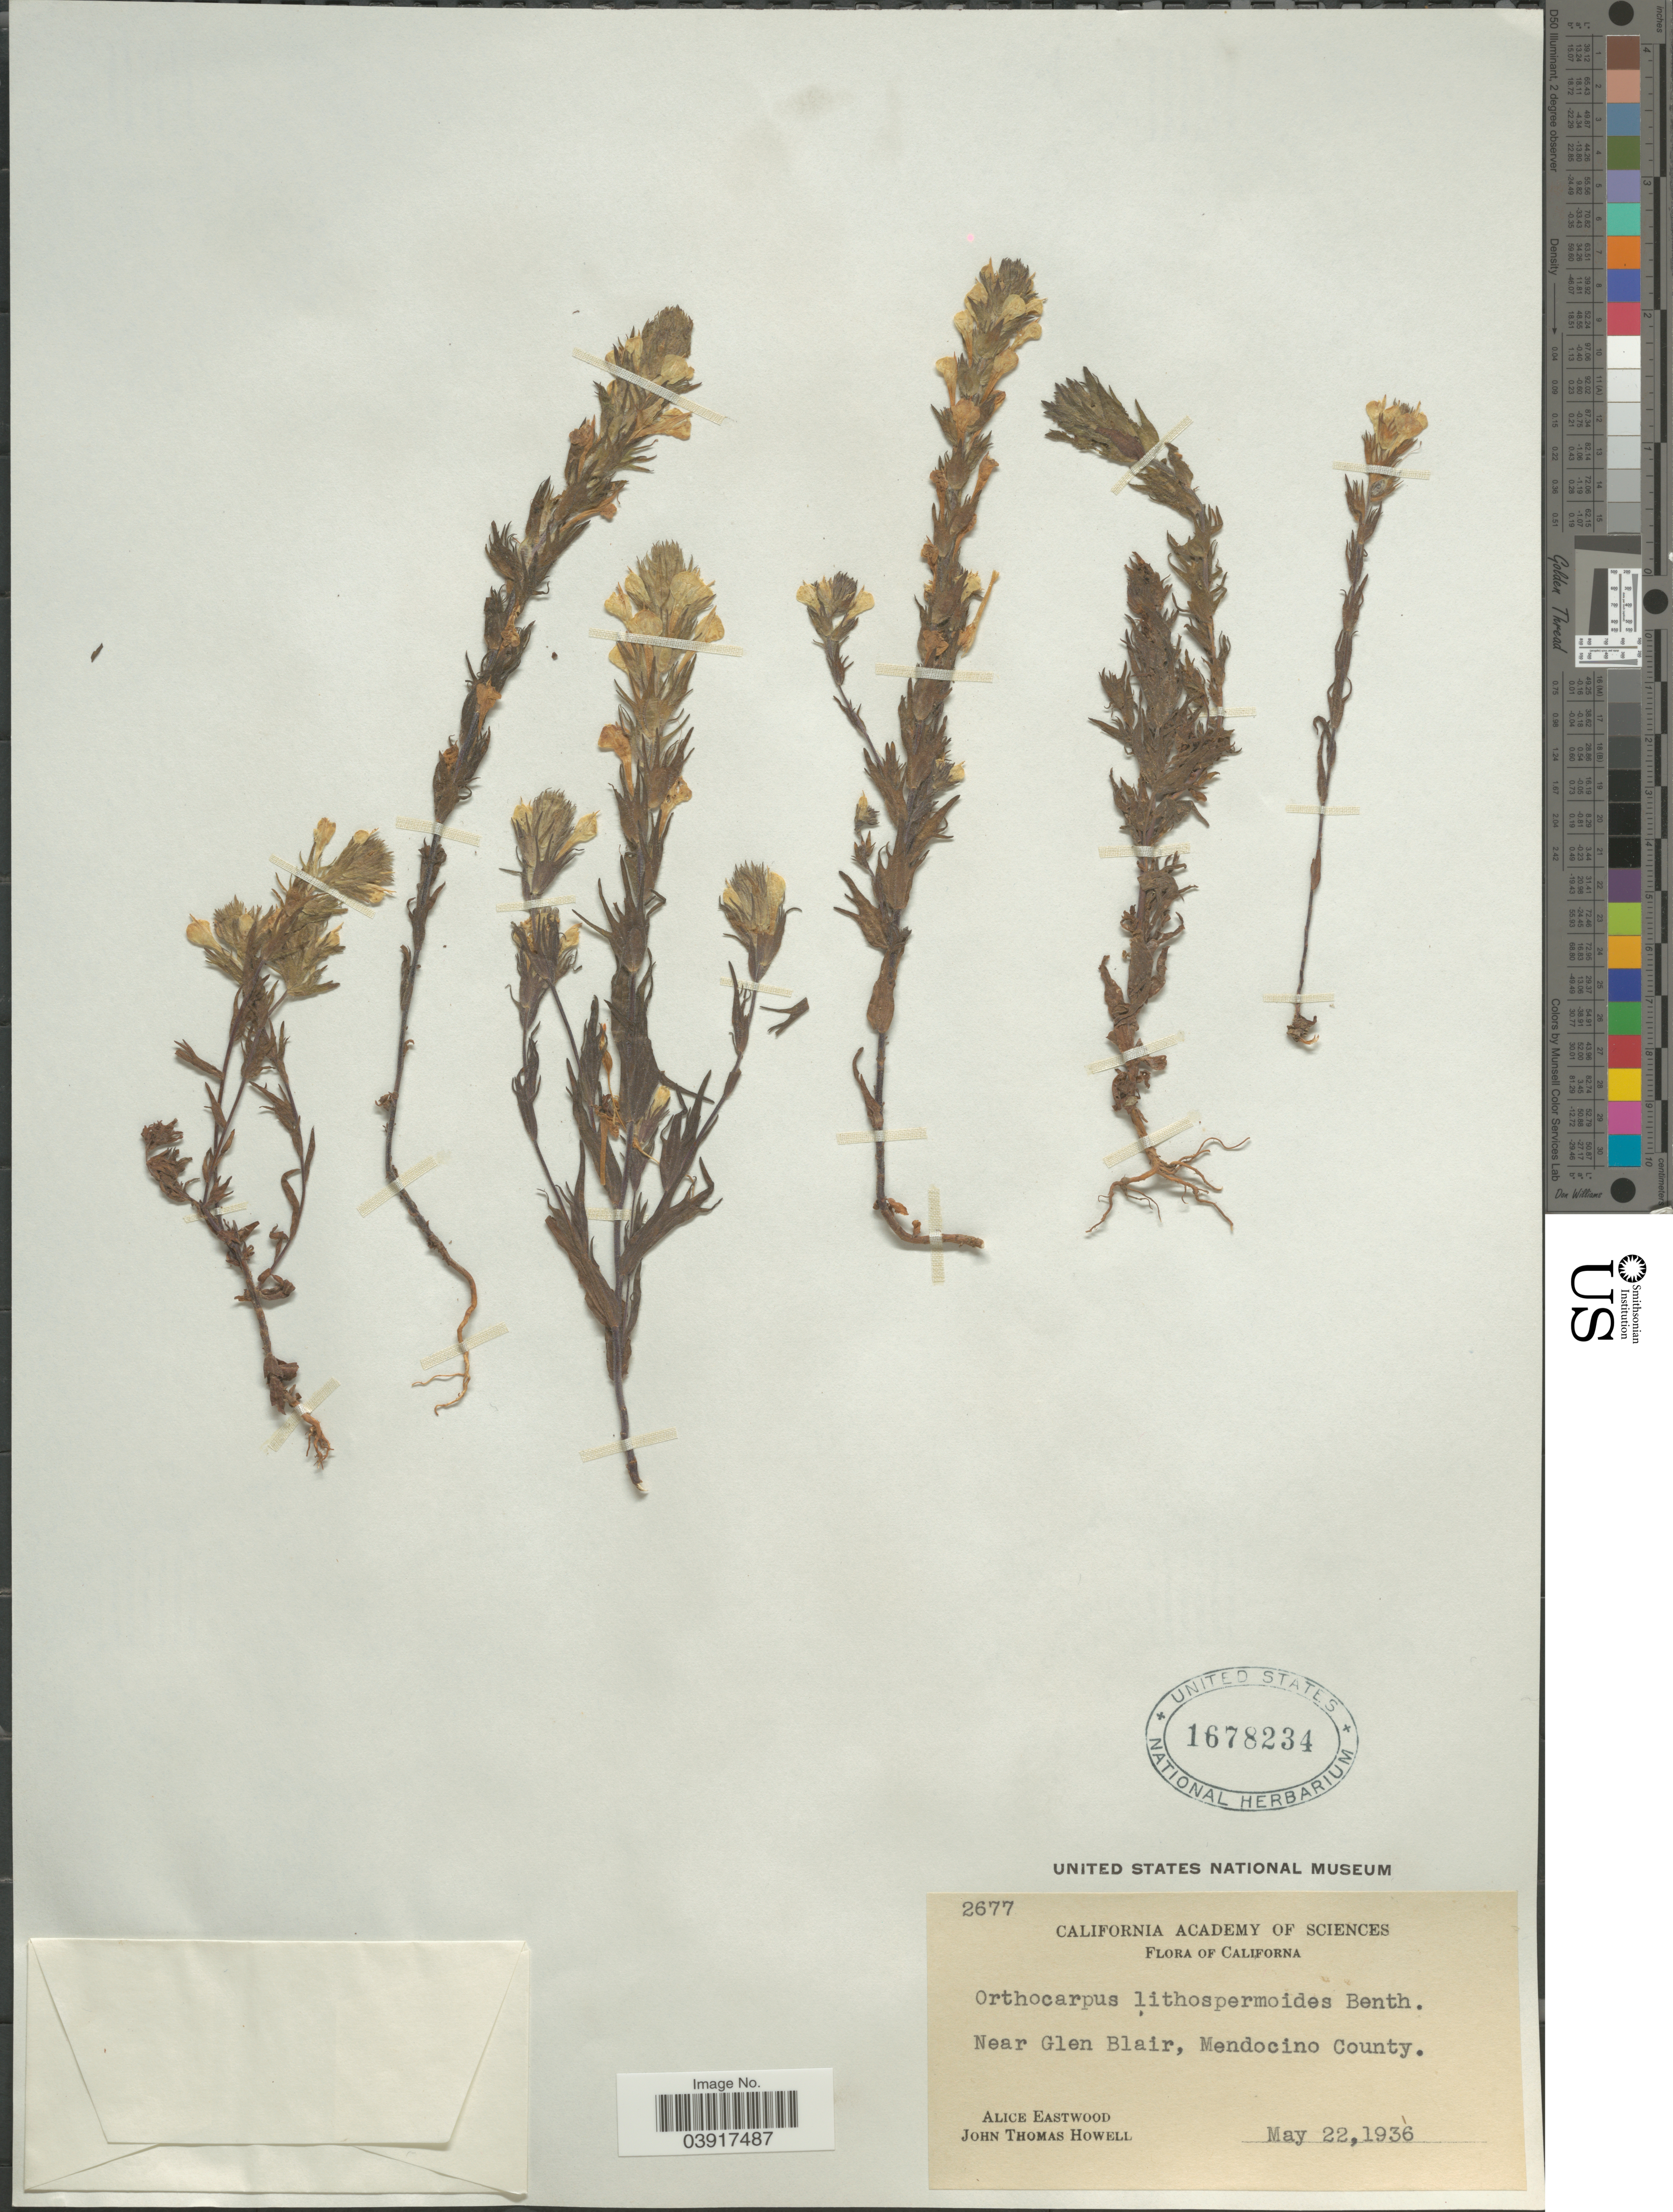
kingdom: Plantae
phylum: Tracheophyta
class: Magnoliopsida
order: Lamiales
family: Orobanchaceae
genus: Orthocarpus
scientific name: Orthocarpus lithospermoides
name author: Benth.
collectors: A. Eastwood & J. T. Howell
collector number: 2677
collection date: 1936-05-22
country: United States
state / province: California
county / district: Mendocino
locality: Near Glen Blair, Mendocino County.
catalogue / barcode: US 1678234